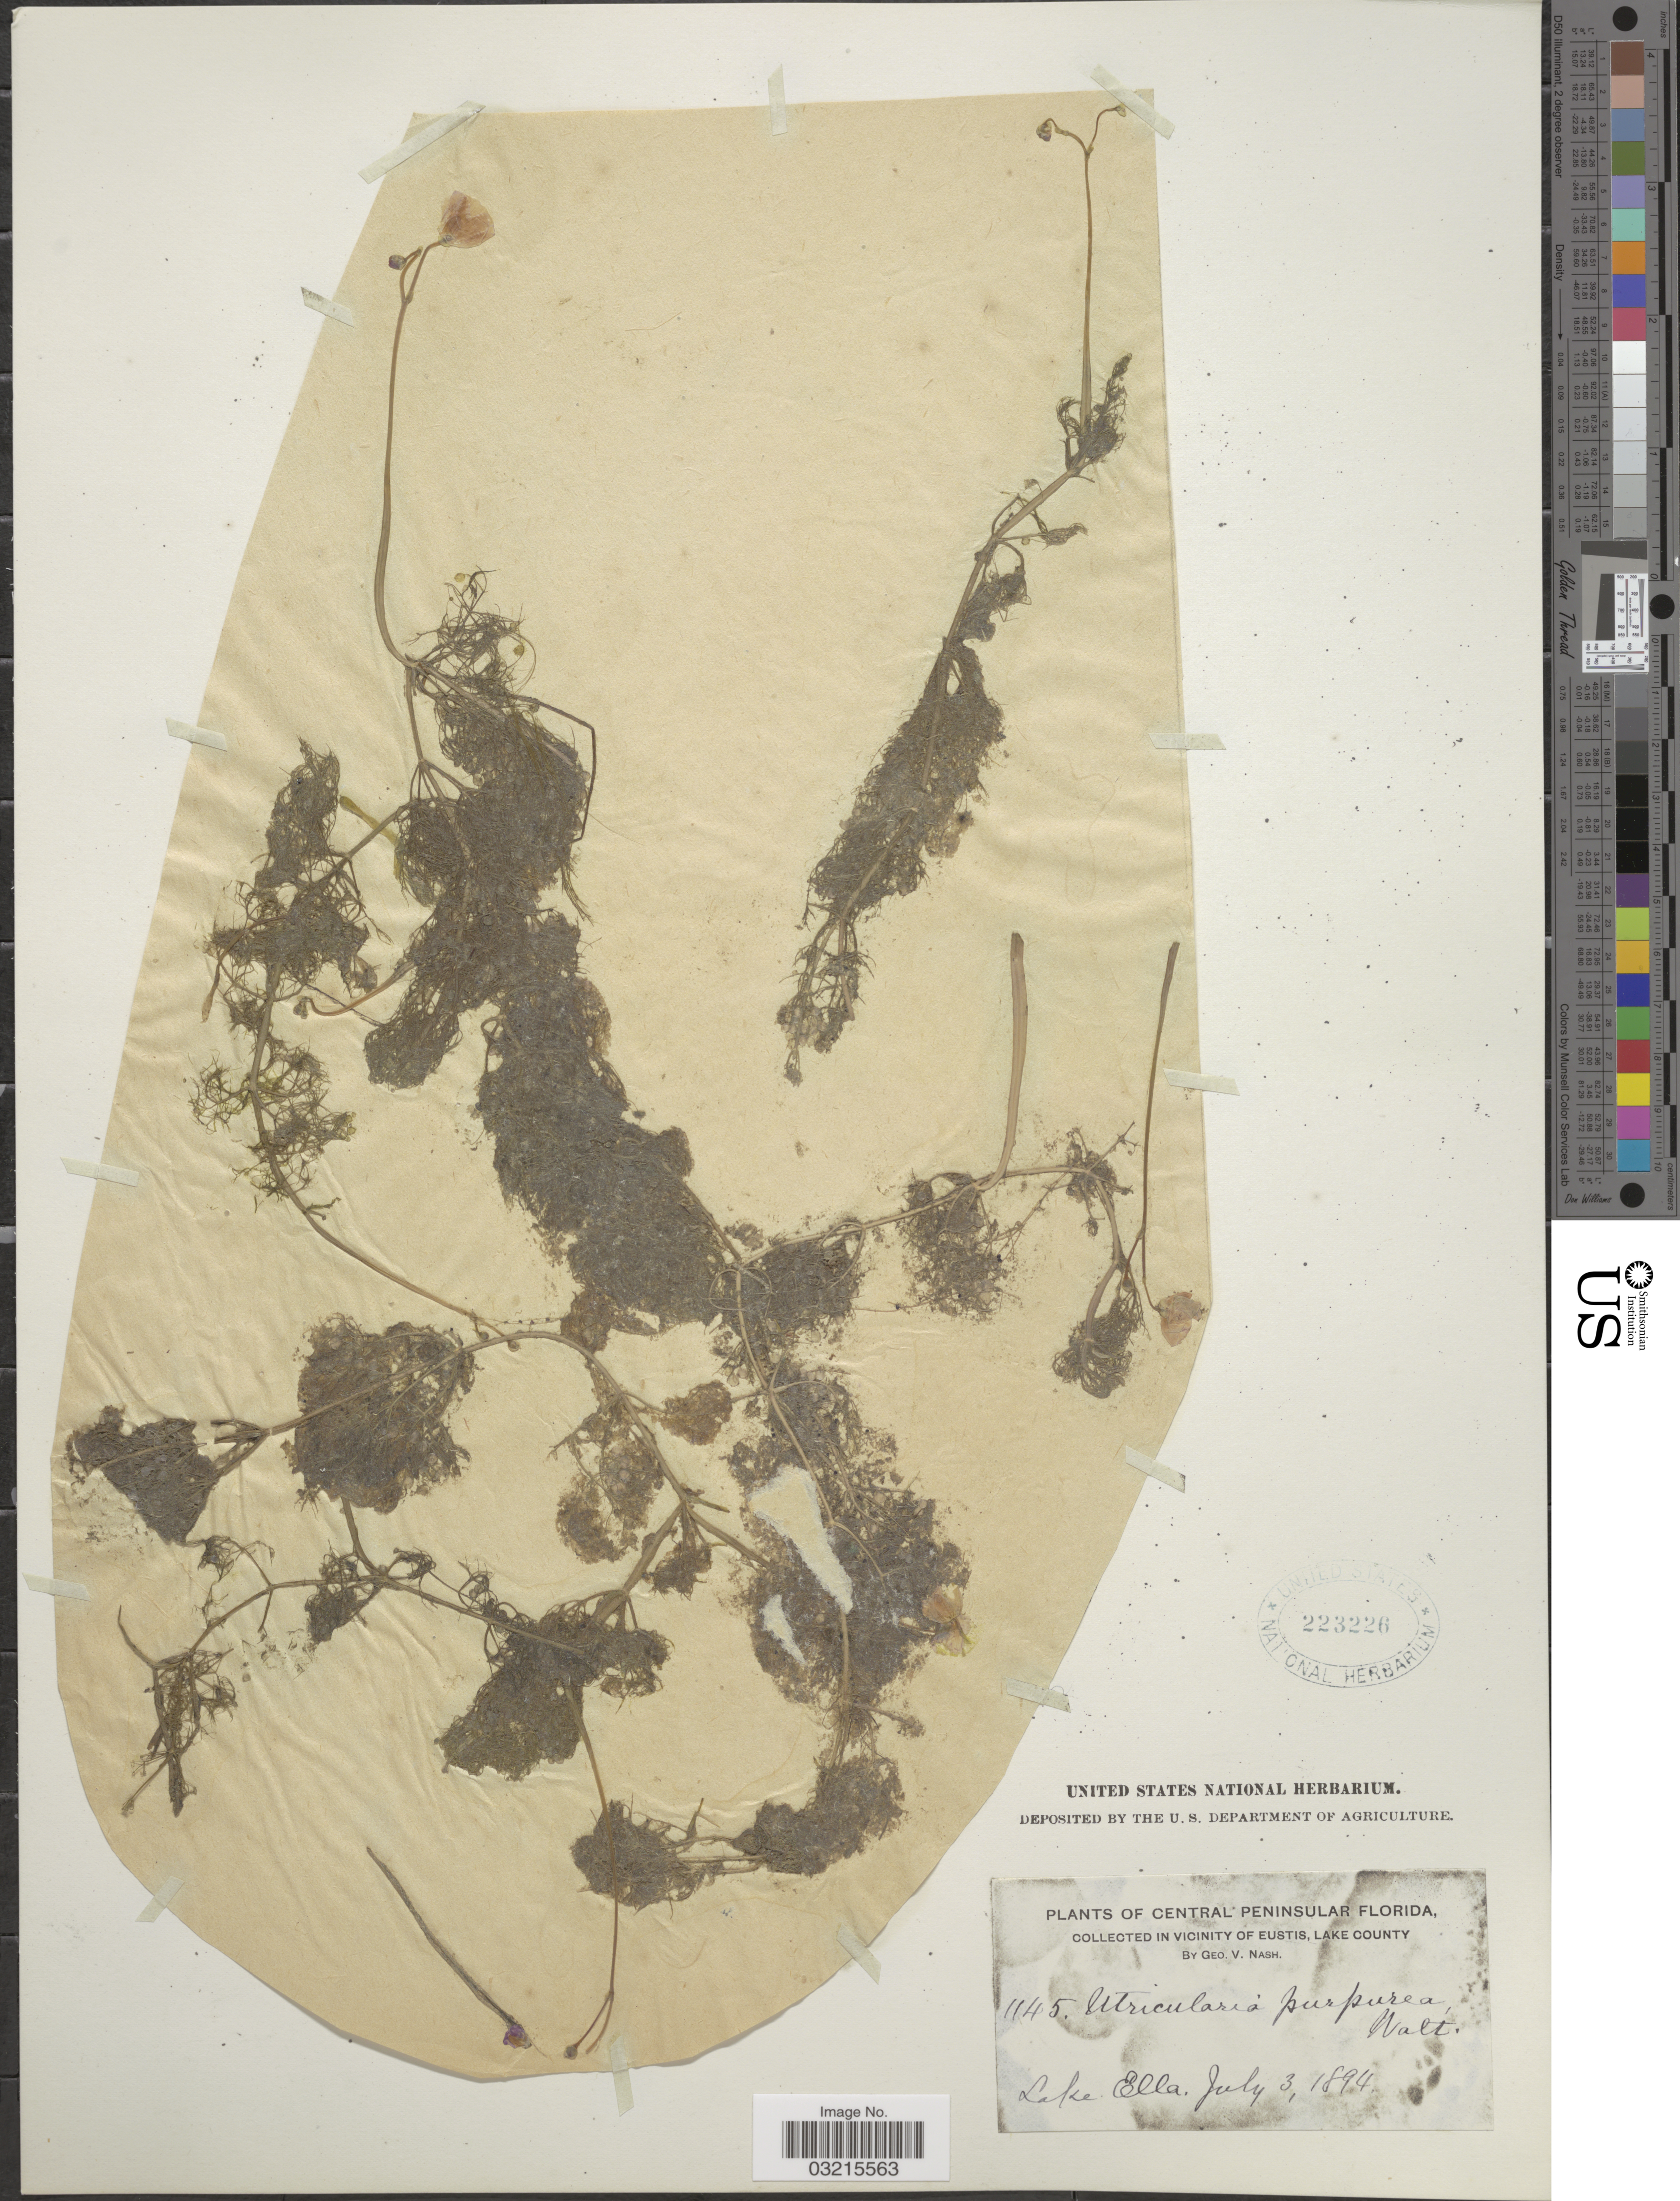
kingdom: Plantae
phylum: Tracheophyta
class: Magnoliopsida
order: Lamiales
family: Lentibulariaceae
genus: Utricularia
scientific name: Utricularia purpurea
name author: Walter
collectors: G. V. Nash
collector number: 1145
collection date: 1894-07-03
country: United States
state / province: Florida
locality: Central Peninsular Florida, in vicinity of Eustis, Lake County, Lake Ella.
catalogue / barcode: US 223226